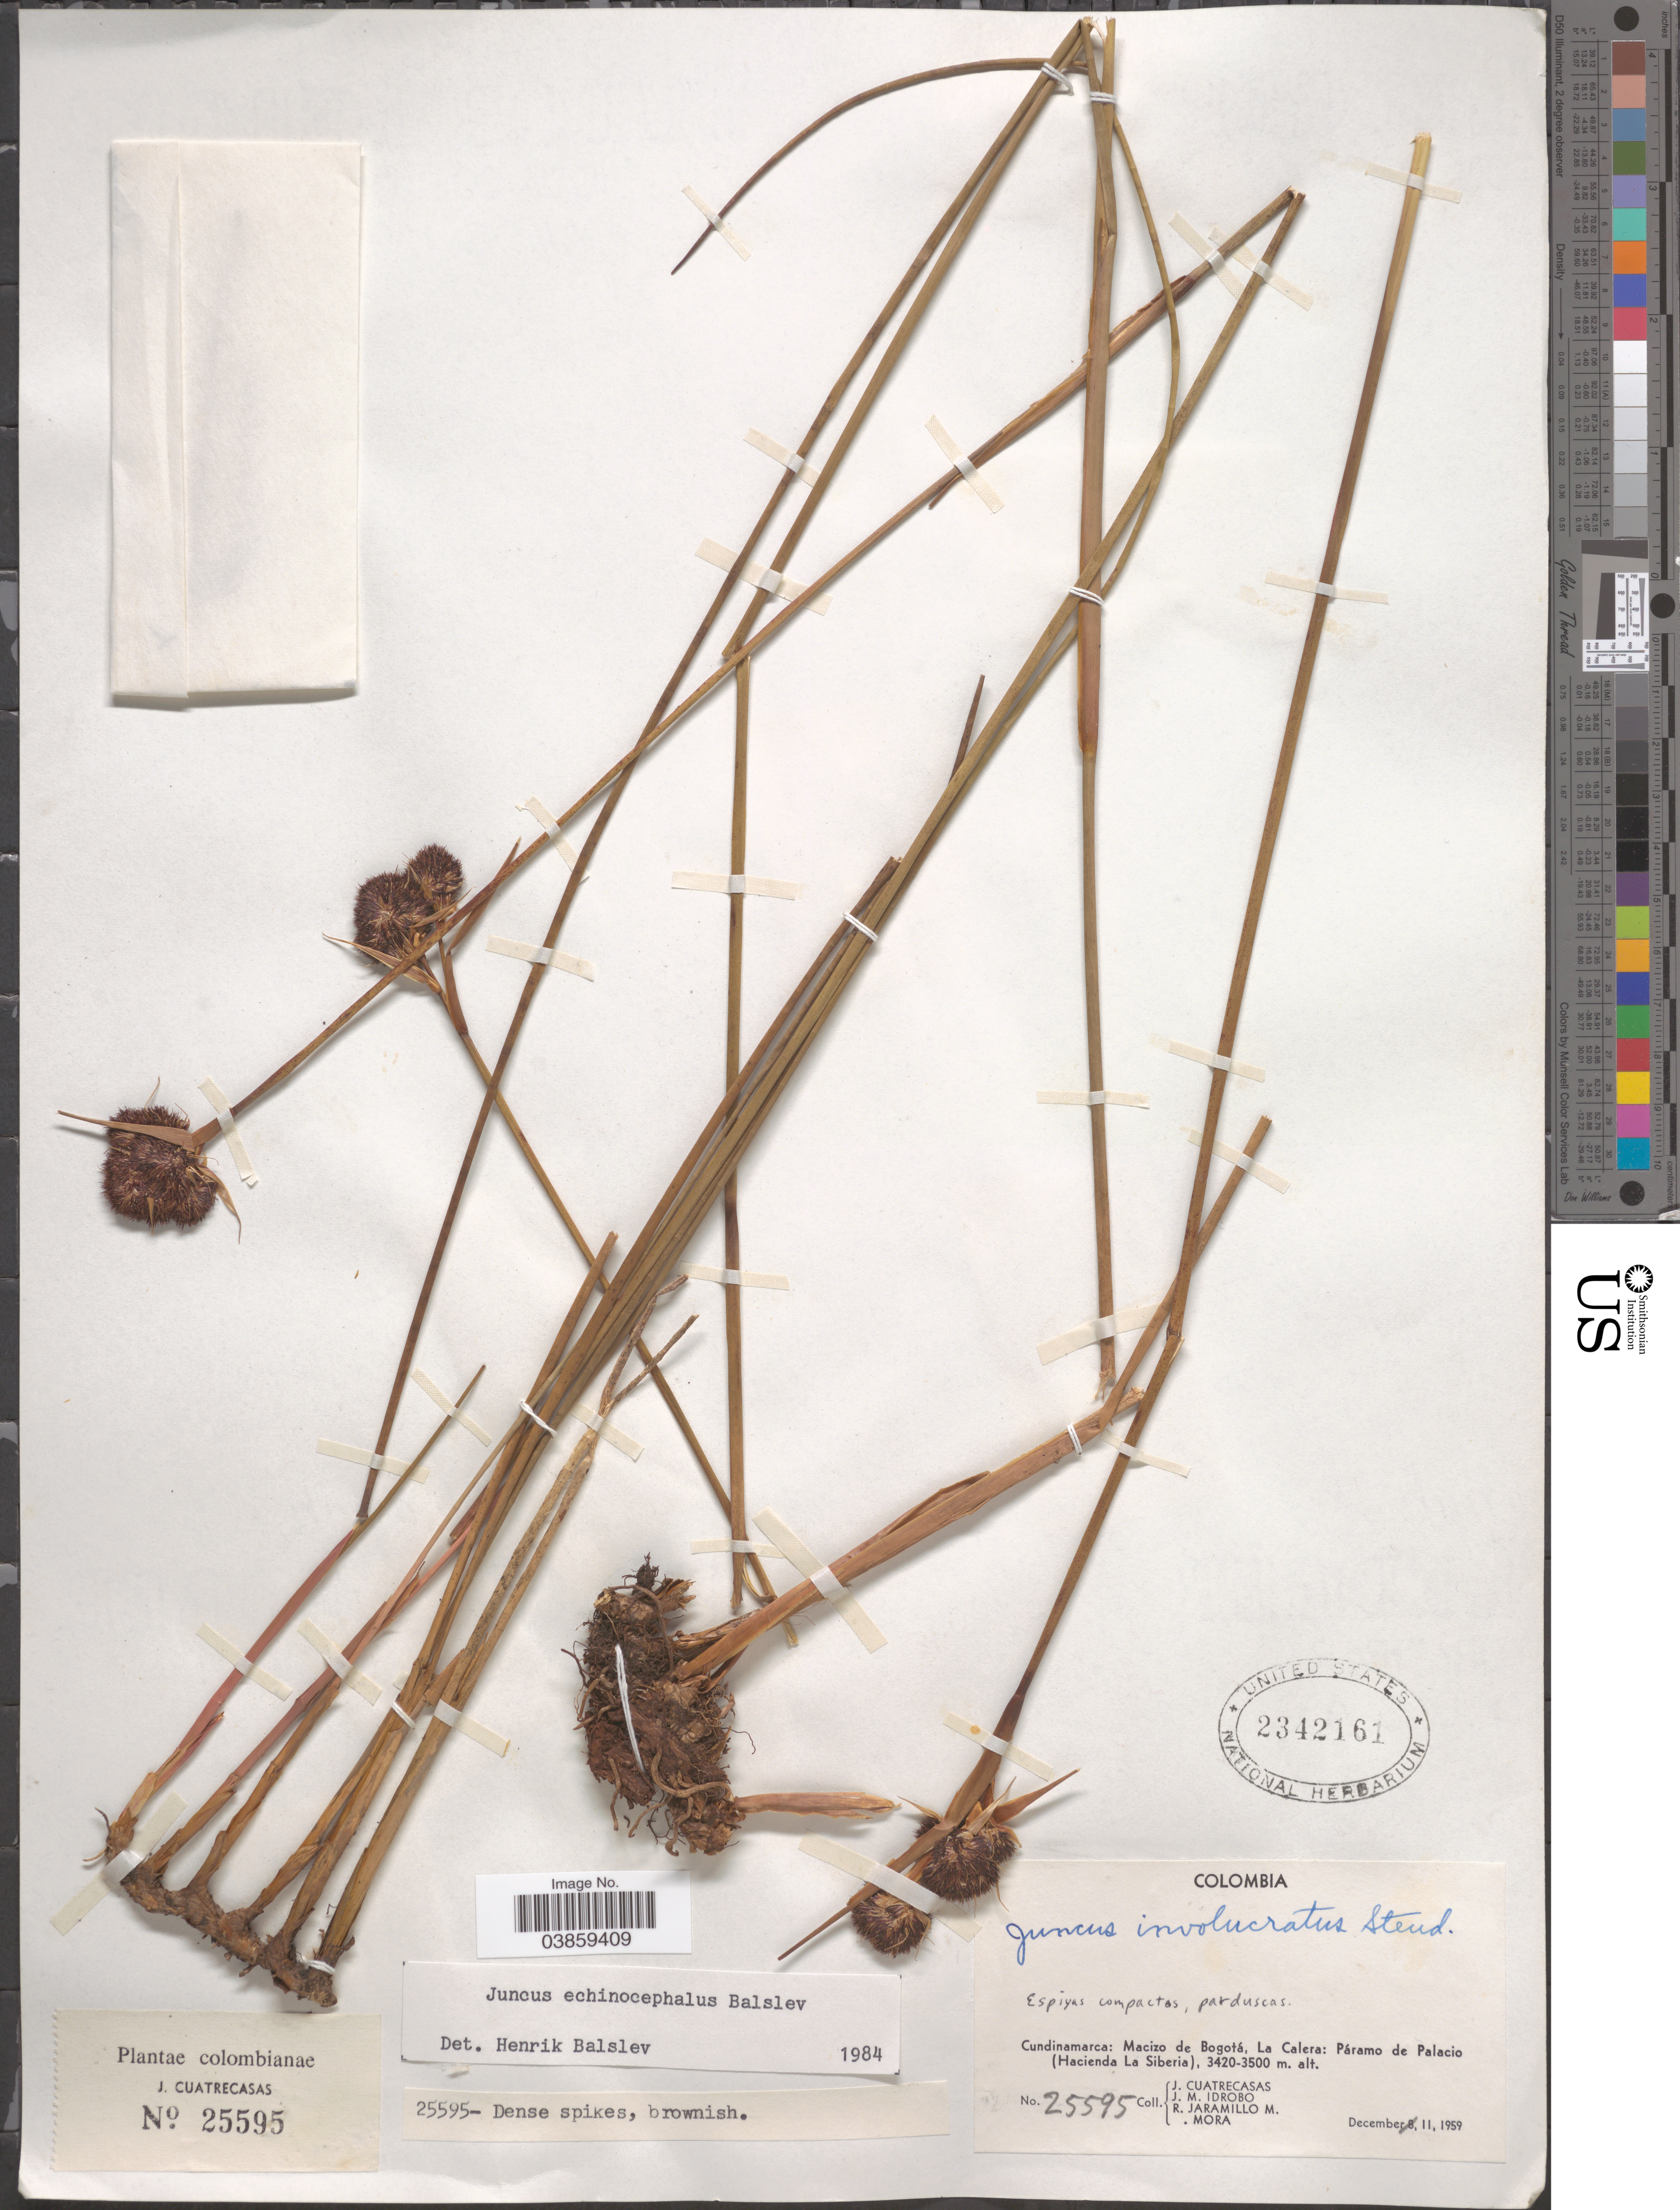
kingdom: Plantae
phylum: Tracheophyta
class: Liliopsida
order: Poales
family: Juncaceae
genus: Juncus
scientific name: Juncus echinocephalus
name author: Balslev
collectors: J. Cuatrecasas, J. M. Idrobo, R. Jaramillo M. & Mora, --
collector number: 25595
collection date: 1959-12-11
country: Colombia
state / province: Cundinamarca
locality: Macizo de Bogotá, La Calera: Páramo de Palacio (Hacienda La Siberia).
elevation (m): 3420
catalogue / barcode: US 2342161